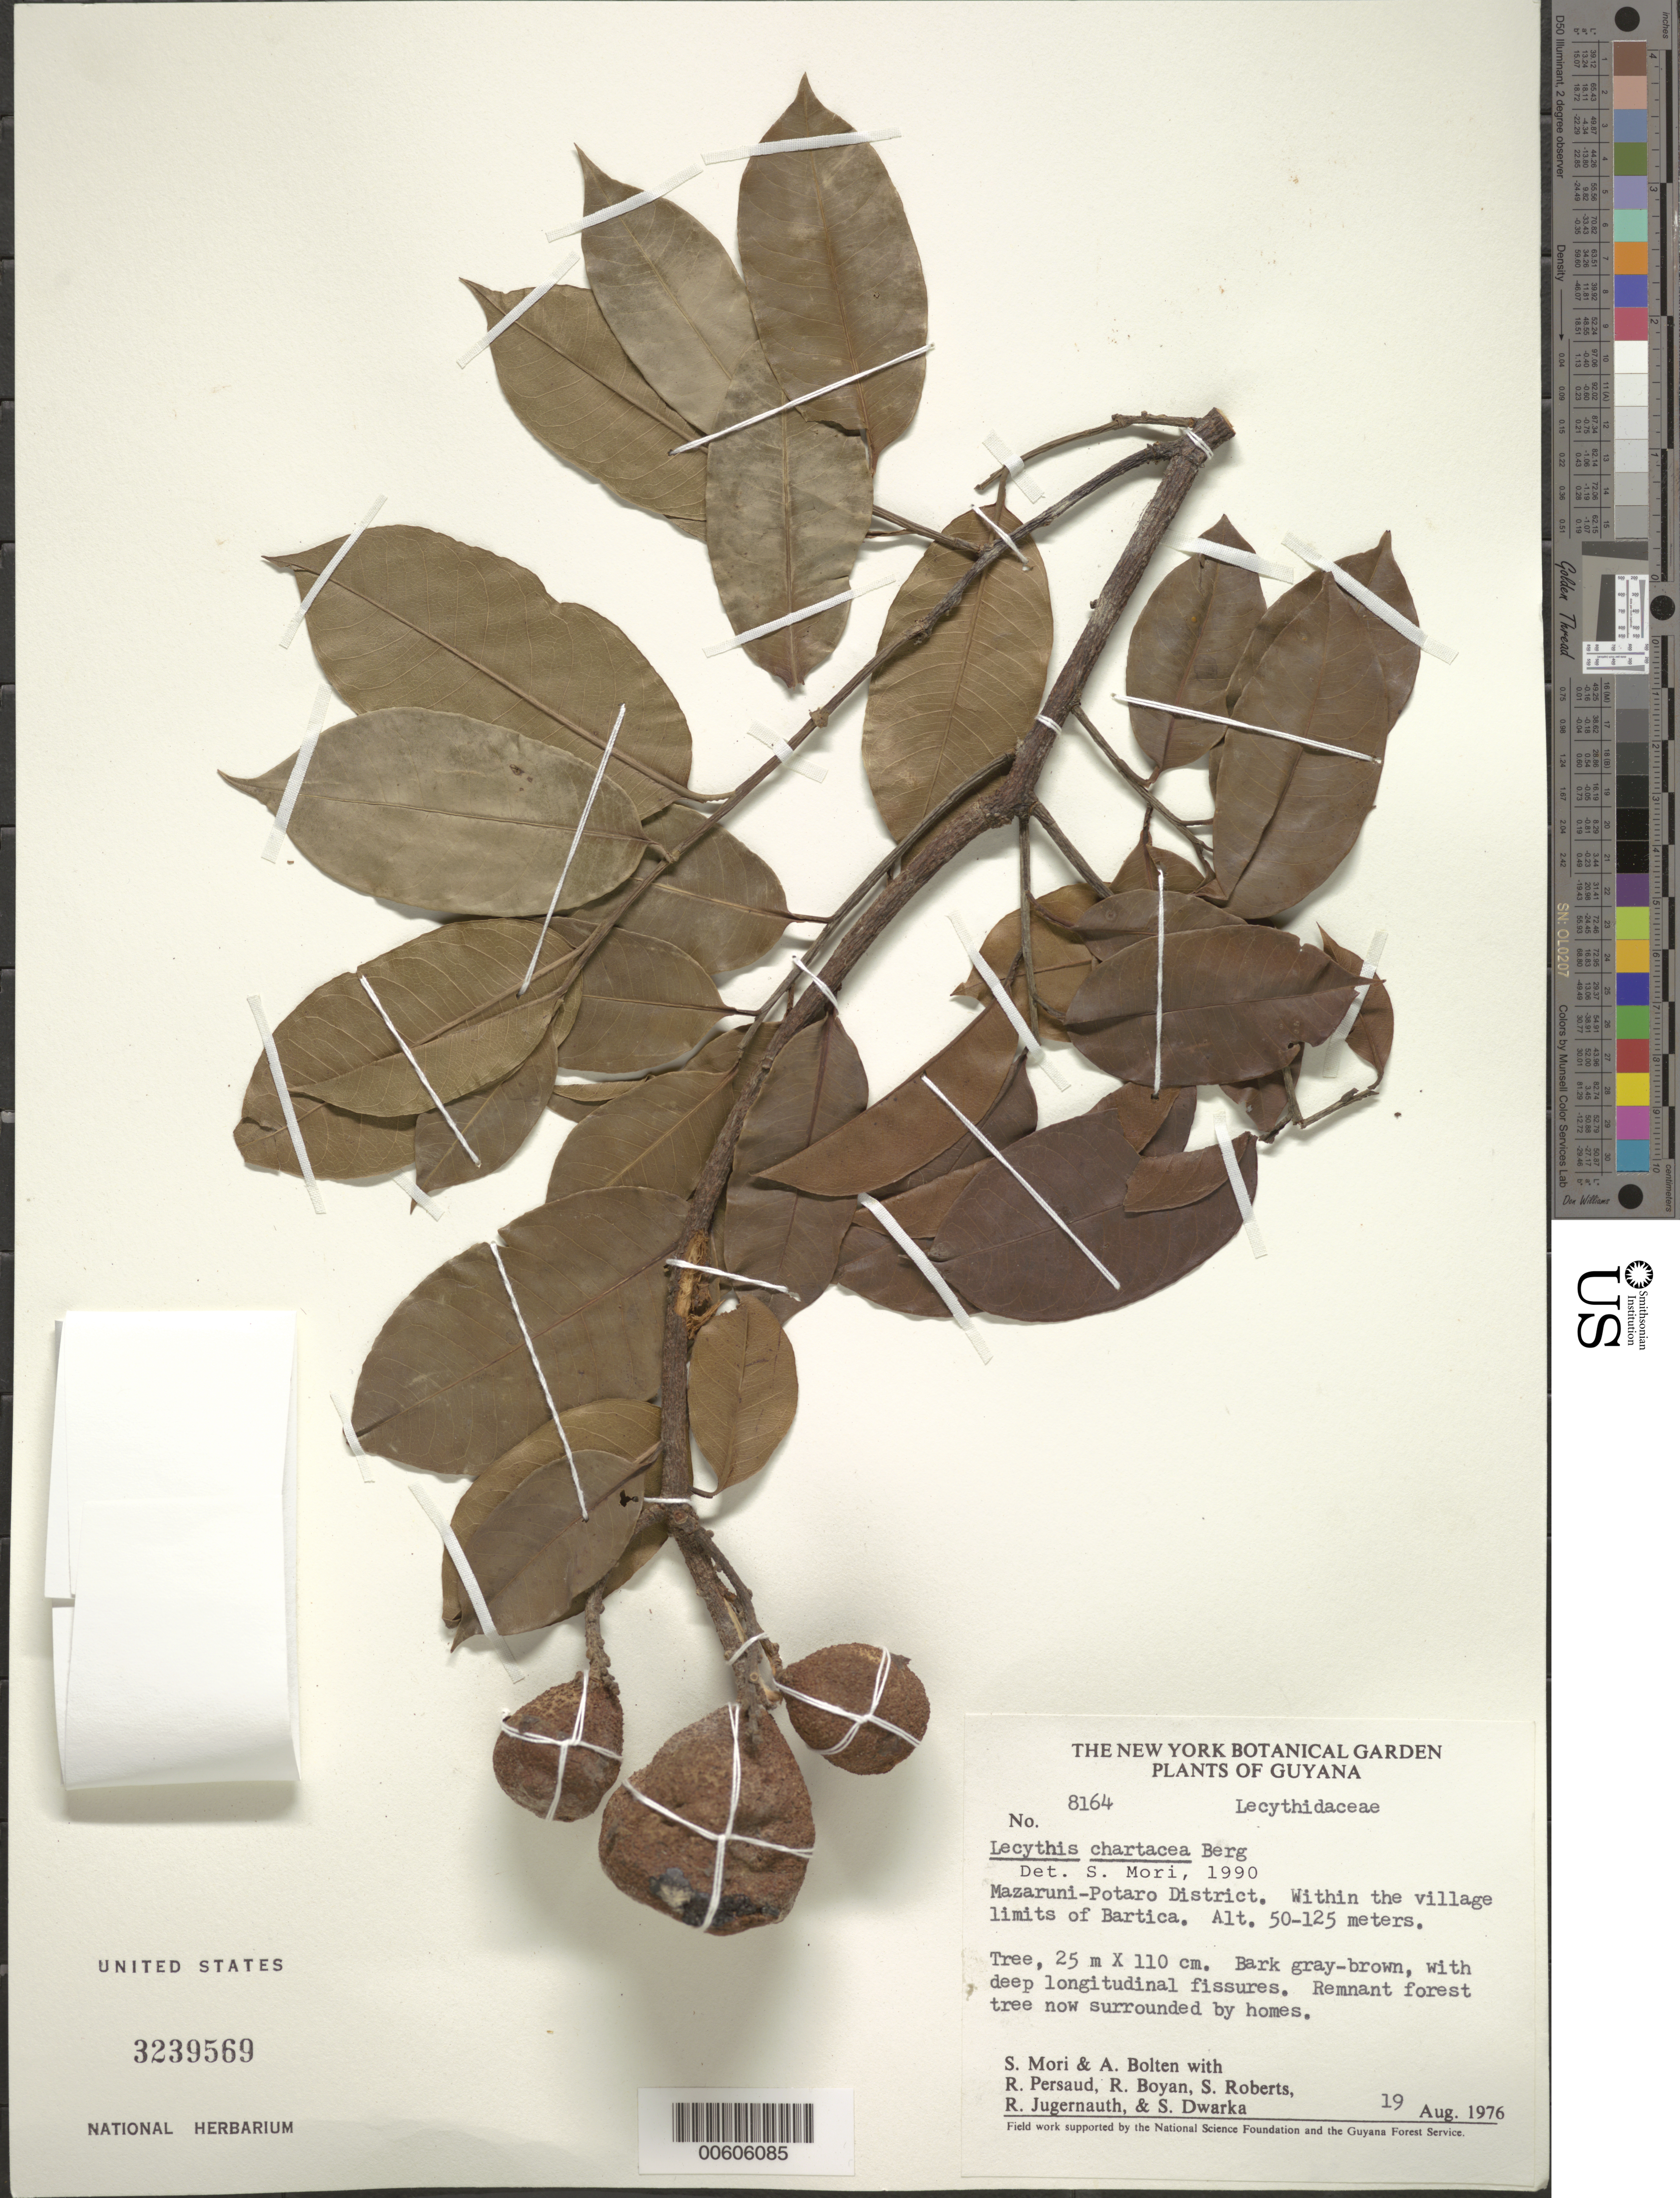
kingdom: Plantae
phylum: Tracheophyta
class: Magnoliopsida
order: Ericales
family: Lecythidaceae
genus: Lecythis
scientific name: Lecythis chartacea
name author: O. Berg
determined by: Mori, Scott A.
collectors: S. Mori, A. Bolten, R. Persaud, R. Boyan, S. Roberts, R. Jugernauth & S. Dwarka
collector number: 8164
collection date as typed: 19-Aug-76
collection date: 1976-08-19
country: Guyana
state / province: Cuyuni-Mazaruni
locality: Bartica, within village limits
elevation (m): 50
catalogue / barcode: US 3239569